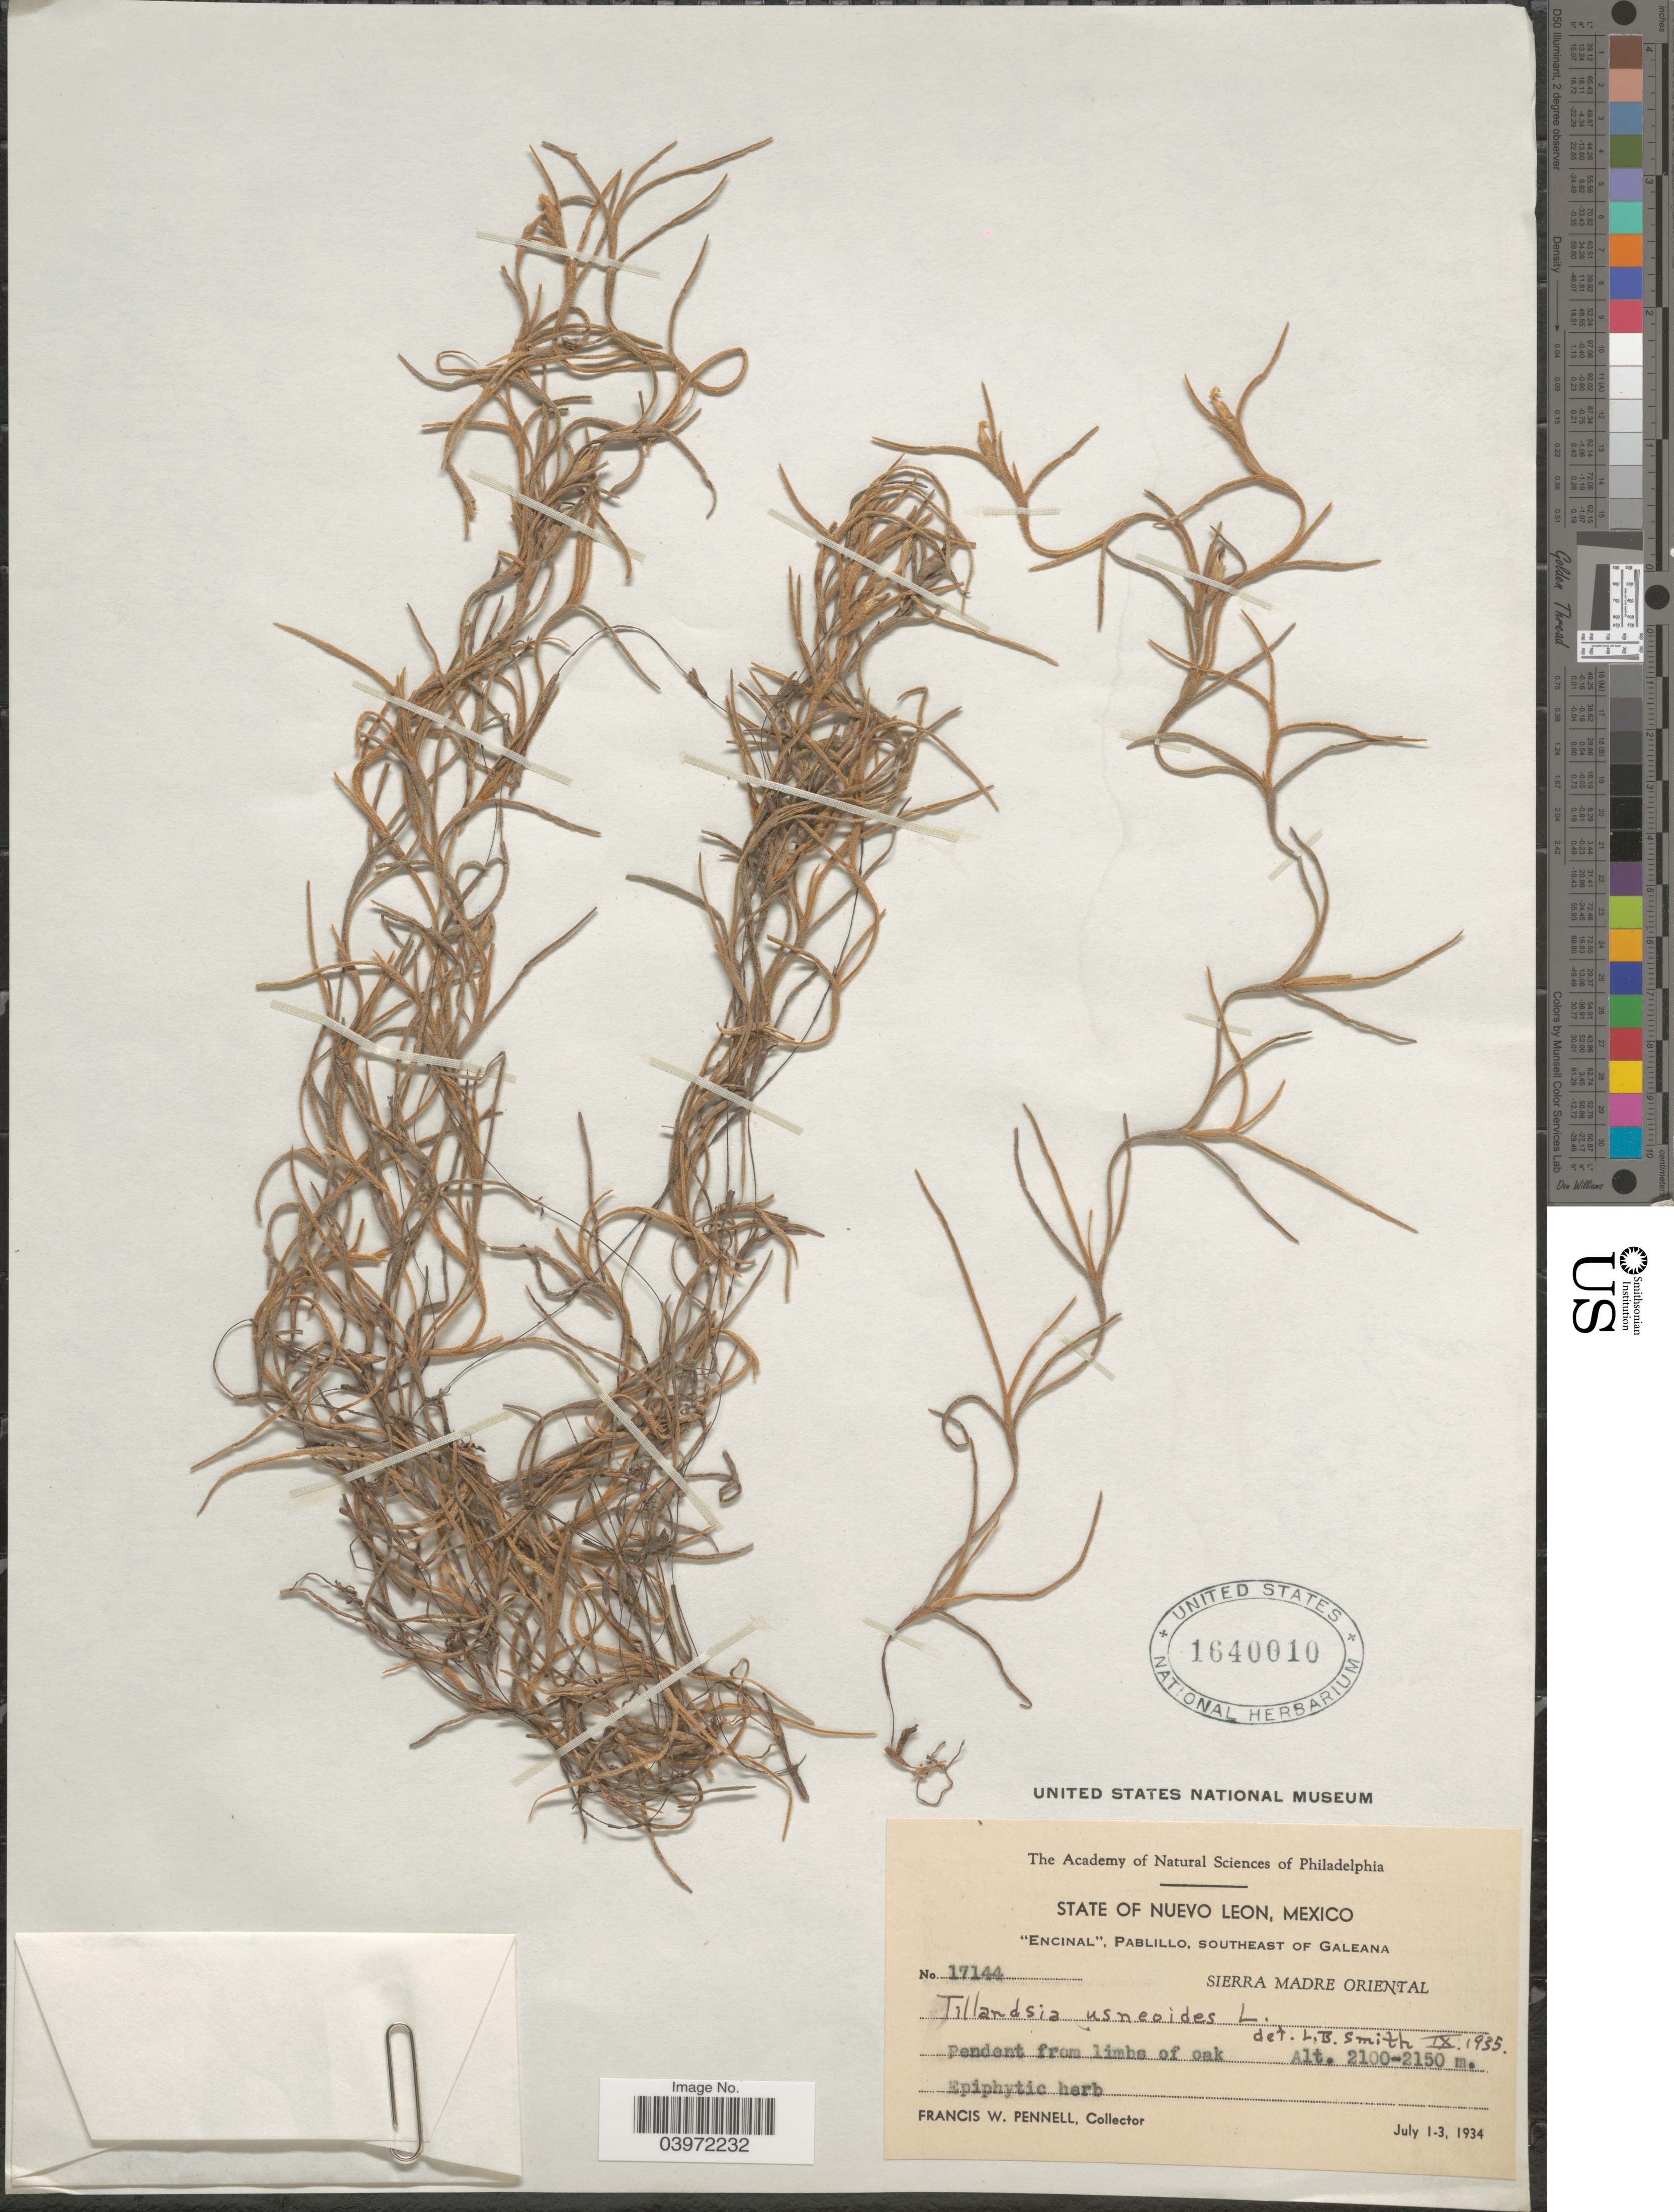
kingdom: Plantae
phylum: Tracheophyta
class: Liliopsida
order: Poales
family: Bromeliaceae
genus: Tillandsia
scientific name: Tillandsia usneoides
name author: (L.) L.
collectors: F. W. Pennell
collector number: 17144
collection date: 1934-07-01/1934-07-03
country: Mexico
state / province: Nuevo León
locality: Encinal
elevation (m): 2100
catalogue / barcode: US 1640010